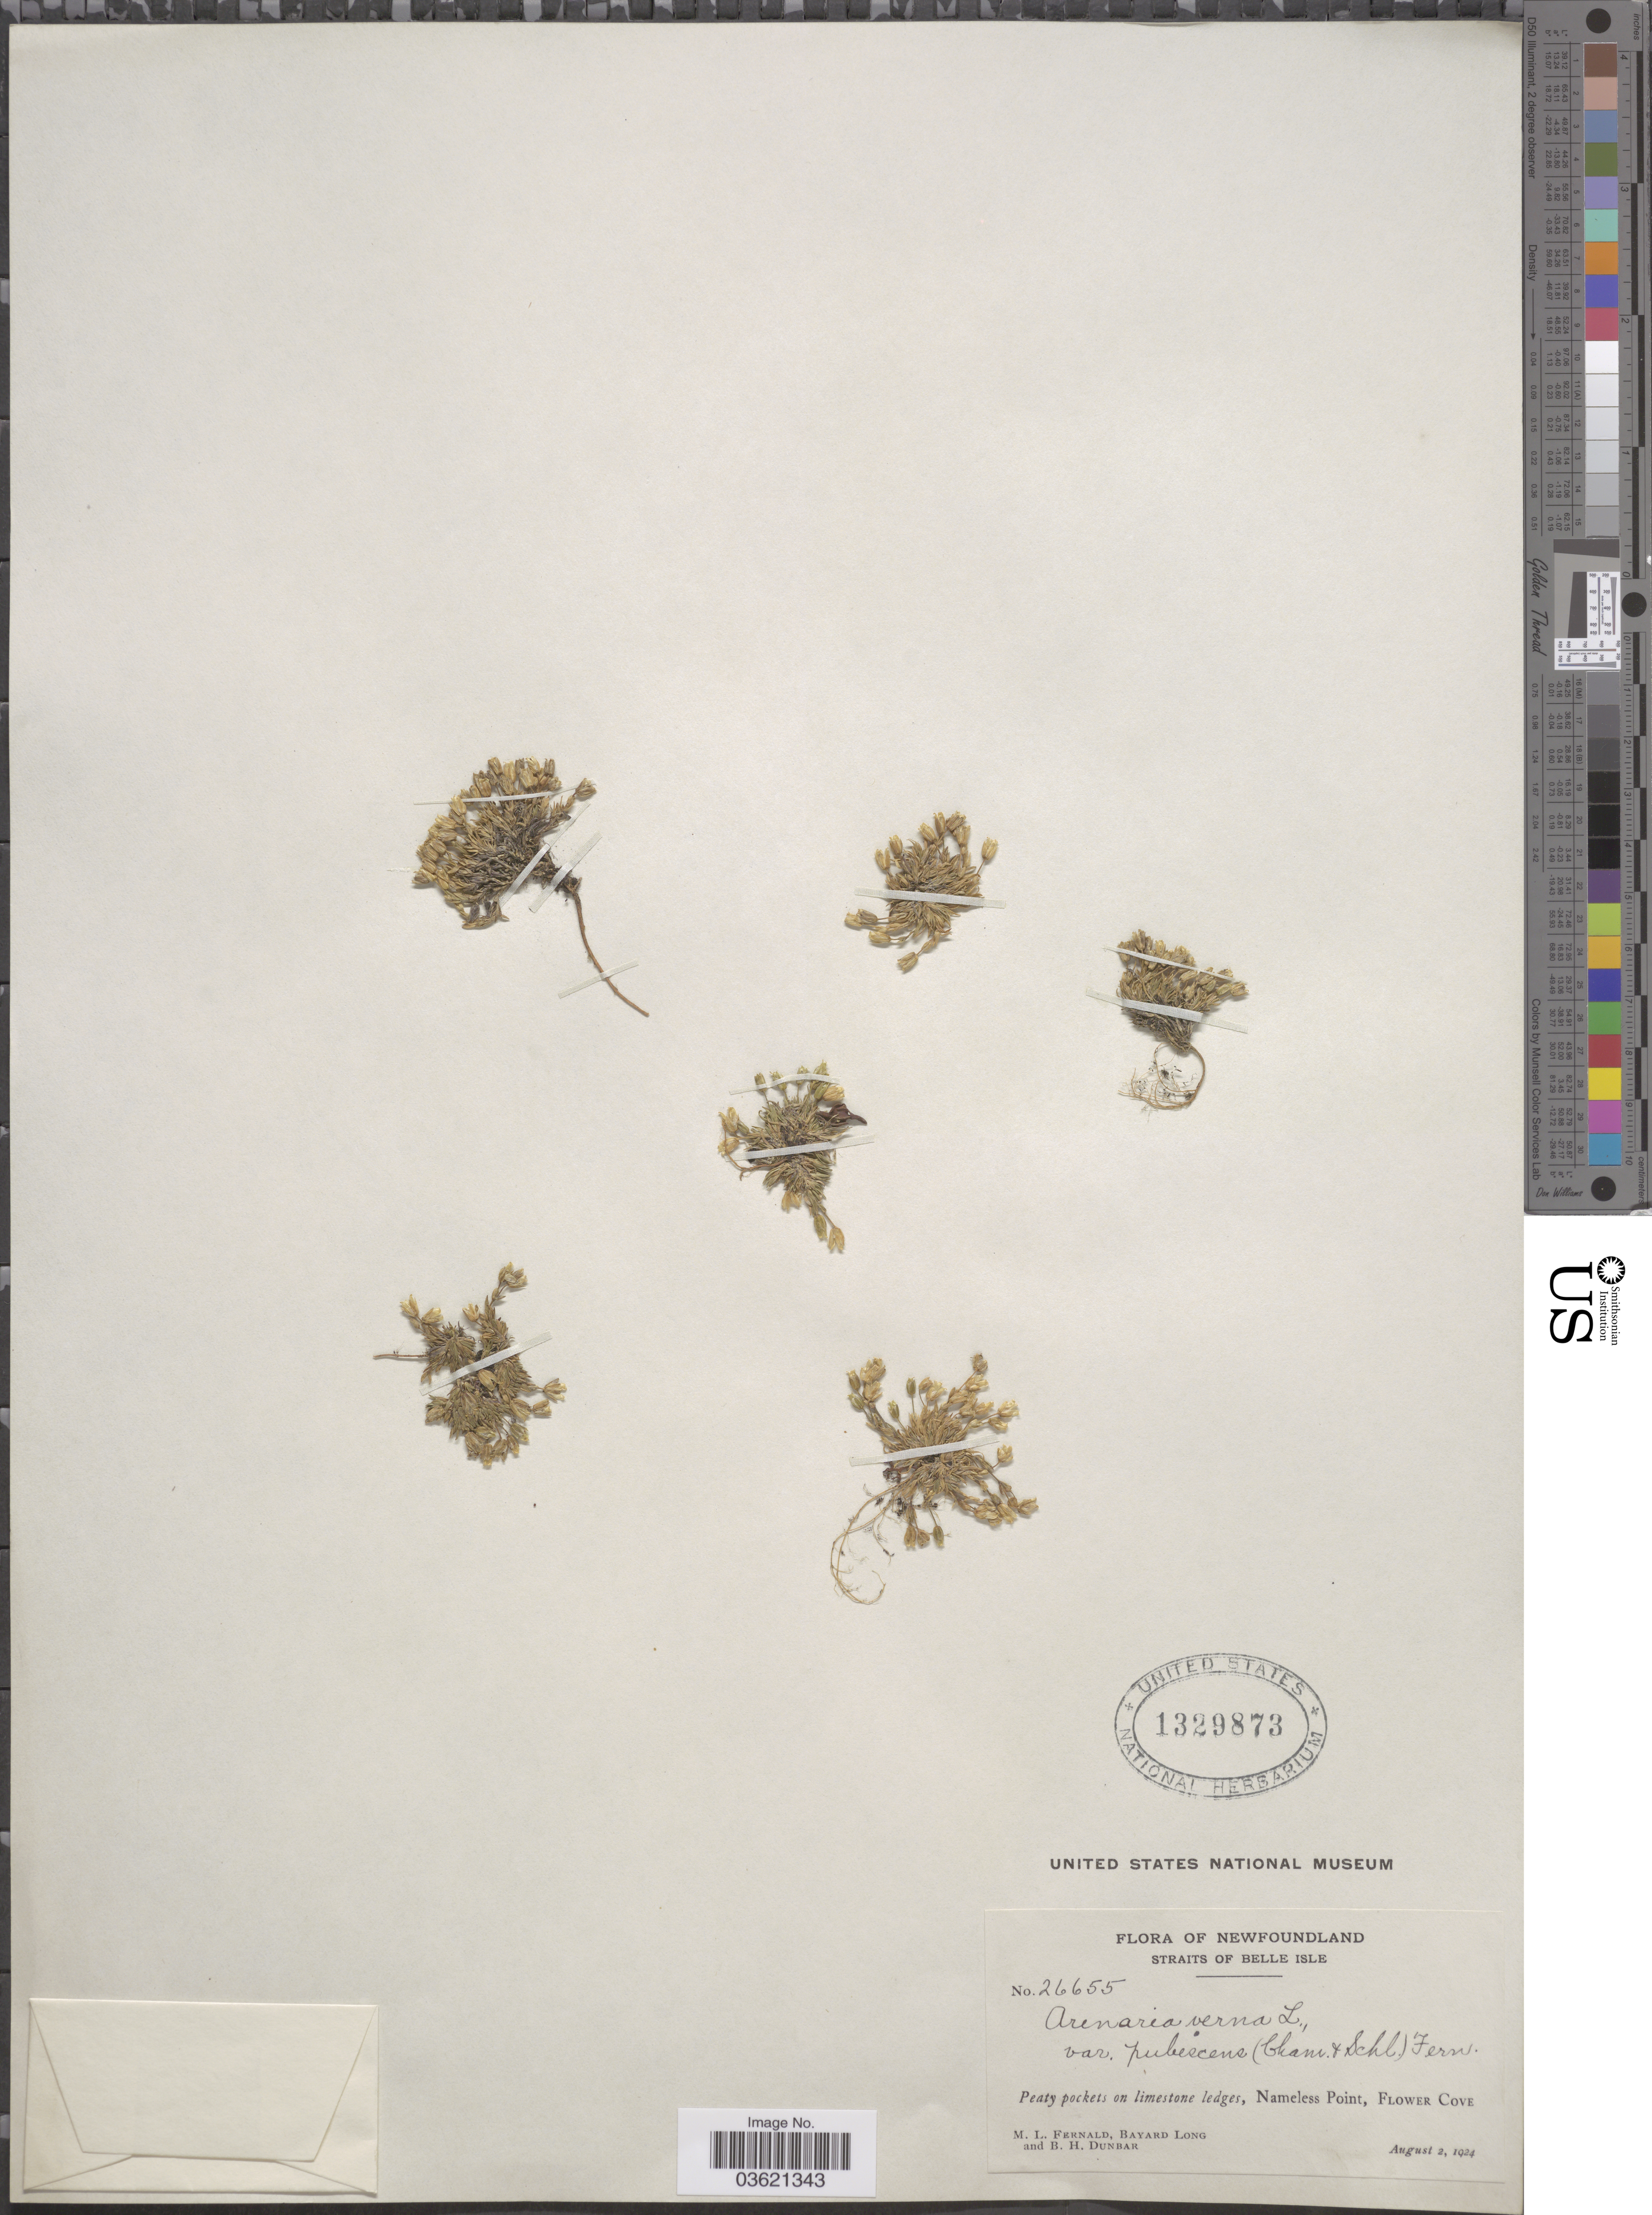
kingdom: Plantae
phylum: Tracheophyta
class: Magnoliopsida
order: Caryophyllales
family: Caryophyllaceae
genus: Arenaria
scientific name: Arenaria verna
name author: L.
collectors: M. L. Fernald, B. Long & B. Dunbar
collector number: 26655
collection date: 1924-08-02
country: Canada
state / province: Newfoundland and Labrador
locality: Straits of Belle Isle. Nameless Point, Flower Cove.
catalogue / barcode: US 1329873